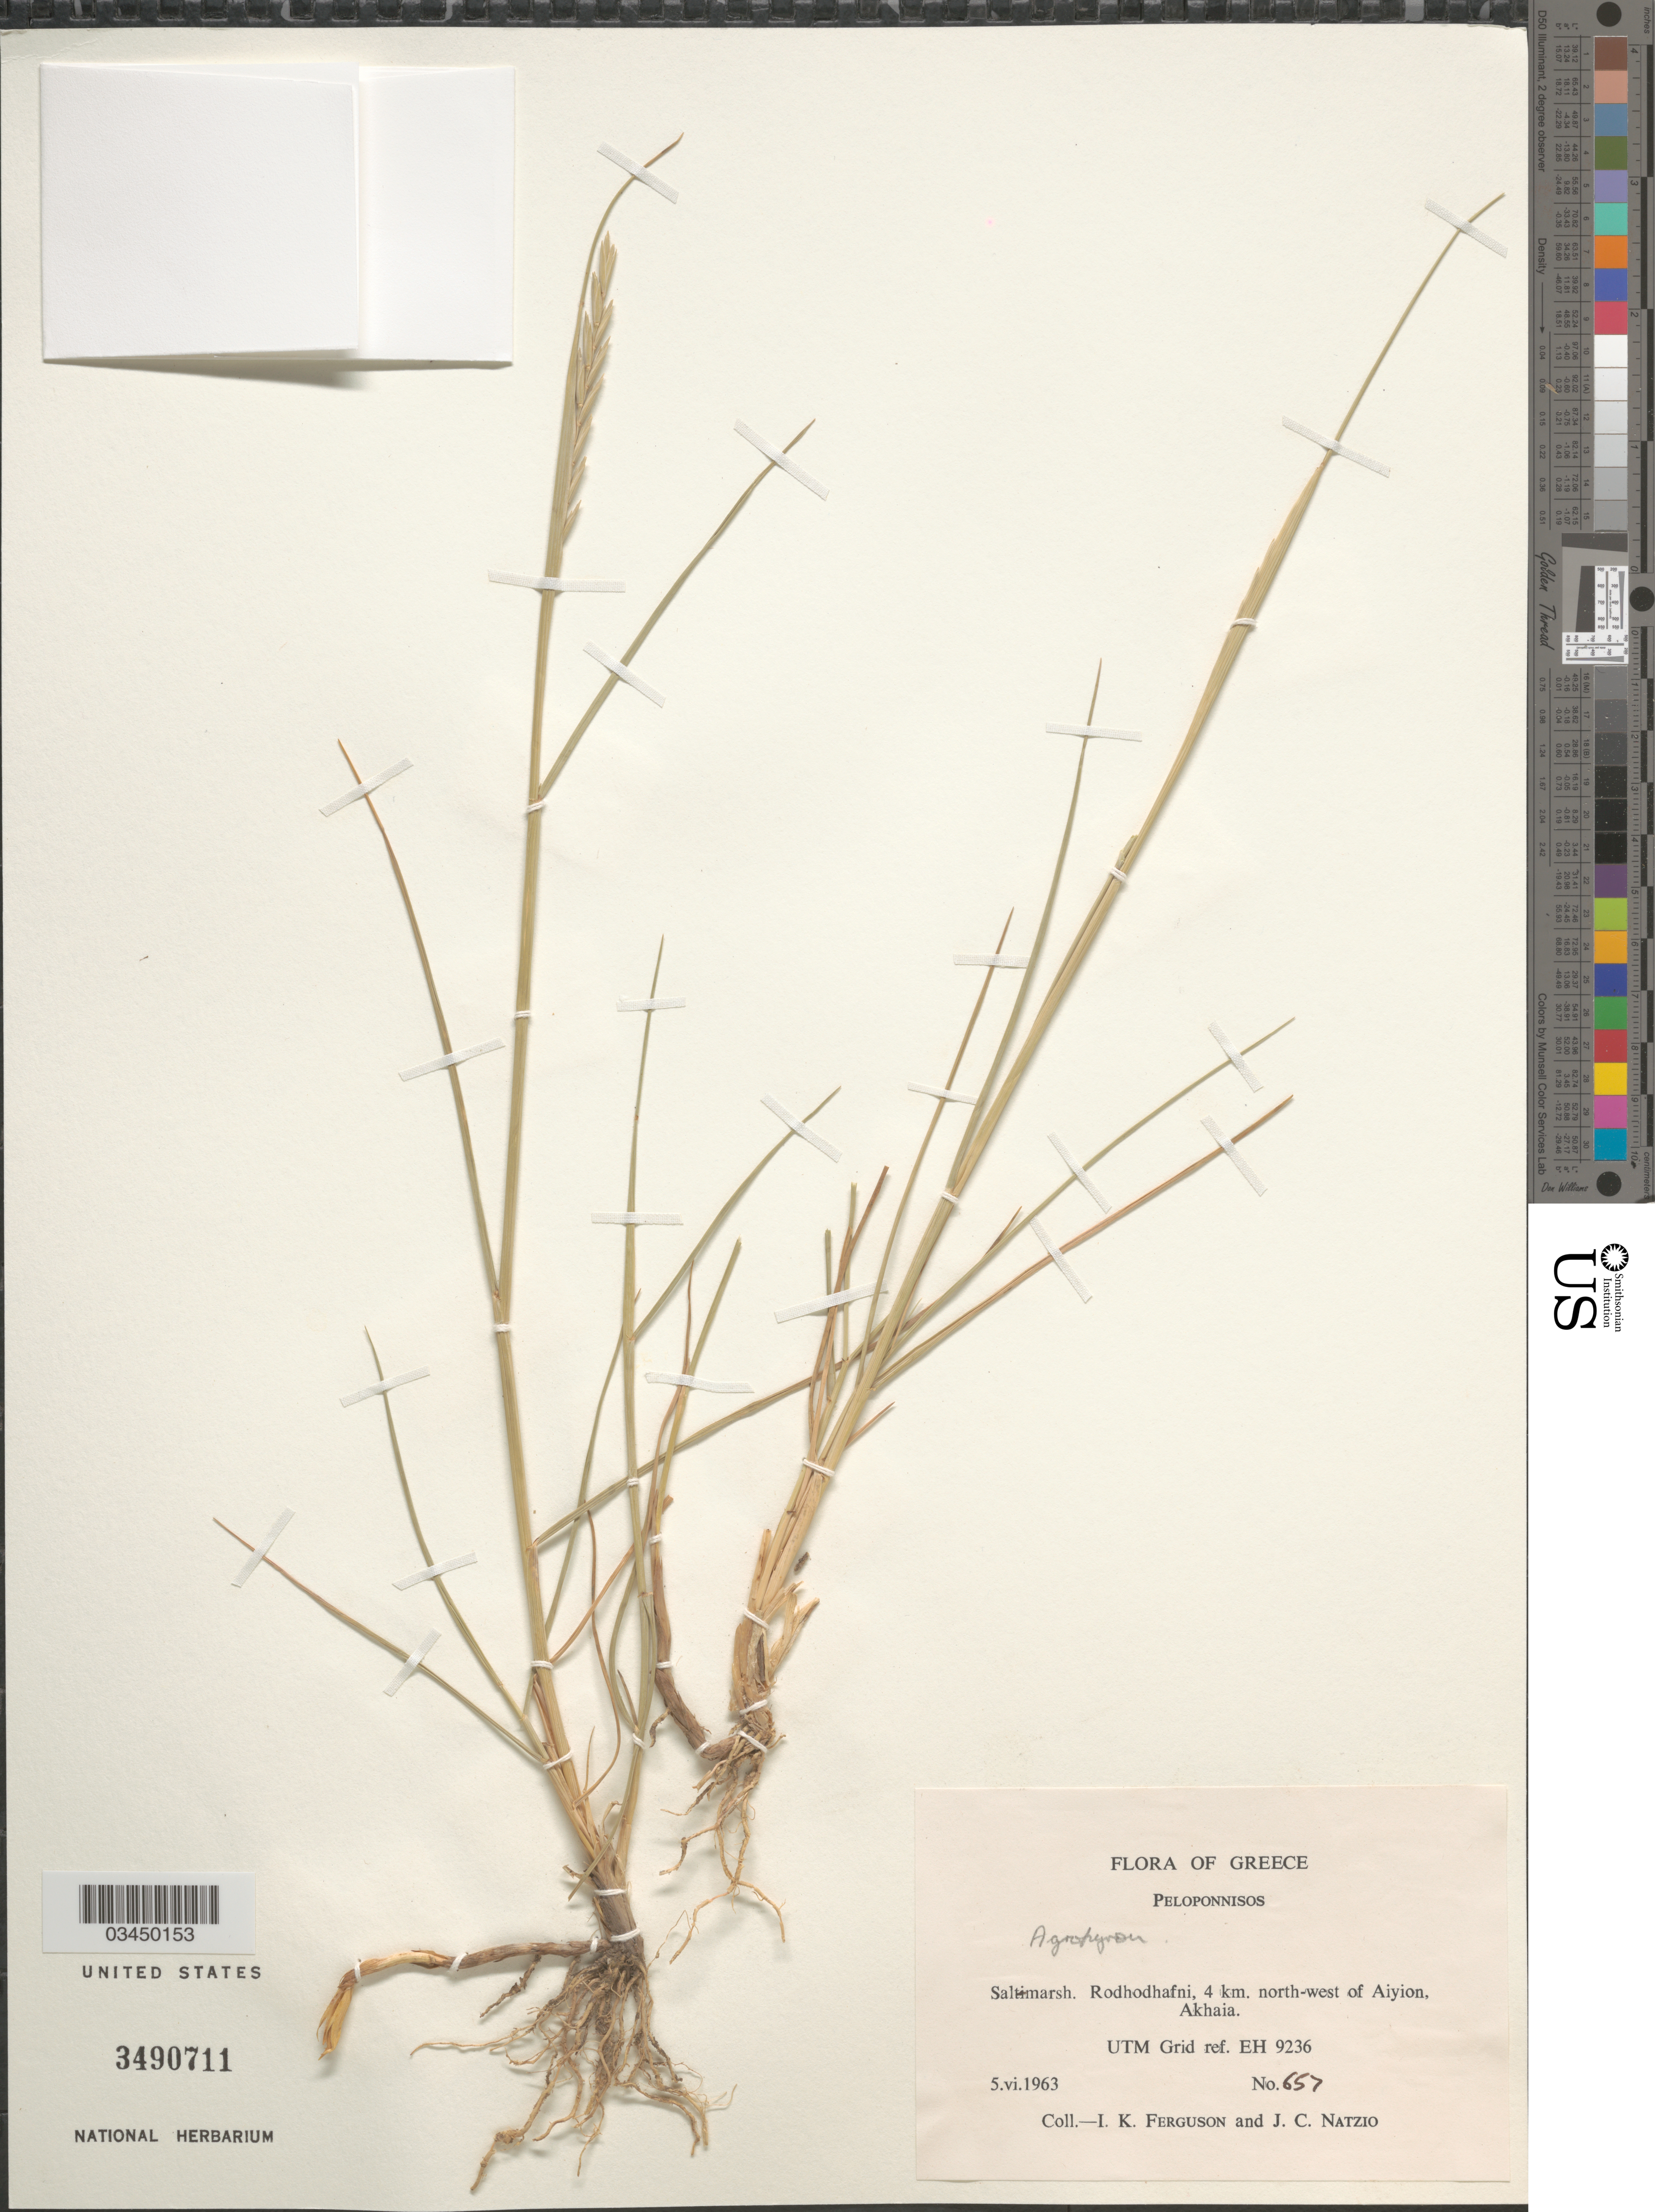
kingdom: Plantae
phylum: Tracheophyta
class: Liliopsida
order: Poales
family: Poaceae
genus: Elymus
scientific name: Elymus sp.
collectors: I. K. Ferguson & J. Natzio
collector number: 657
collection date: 1963-06-05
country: Greece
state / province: Peloponnese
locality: Peloponnisos. Rodhodhafni, 4 km. north-west of Aiyion, Akhaia. UTM Grid ref. EH 9236.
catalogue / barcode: US 3490711